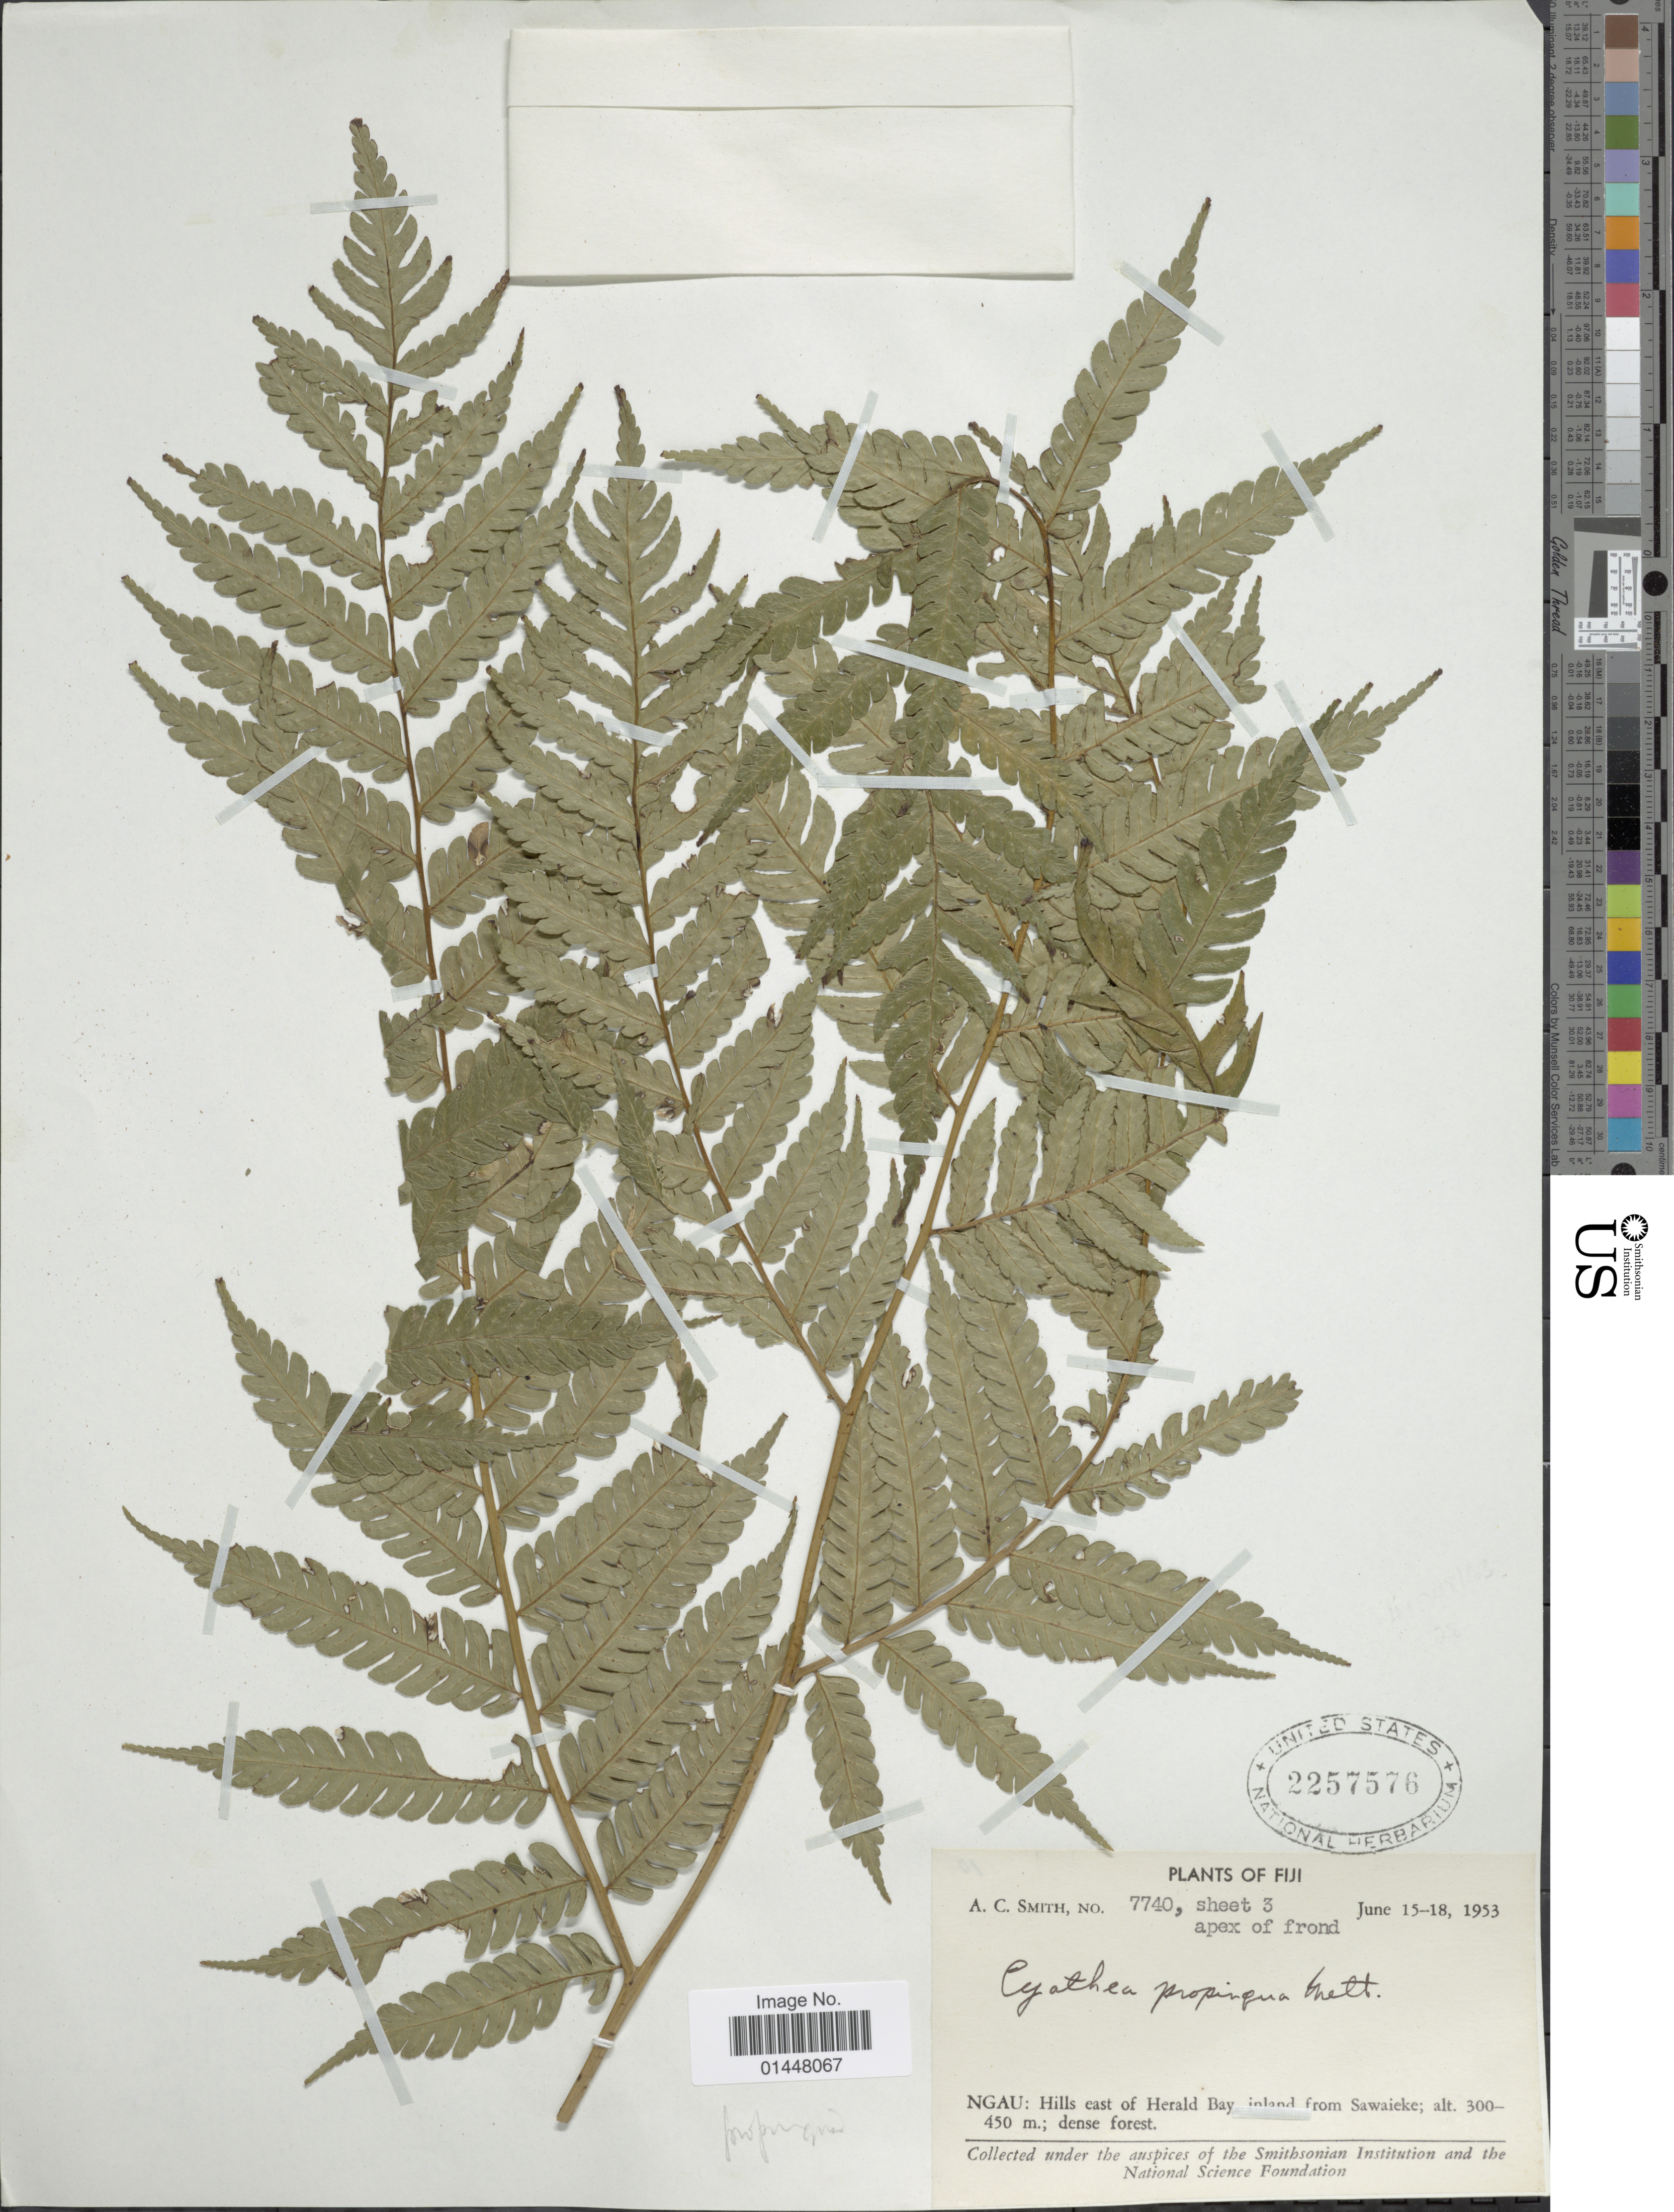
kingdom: Plantae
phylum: Tracheophyta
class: Polypodiopsida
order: Cyatheales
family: Cyatheaceae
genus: Sphaeropteris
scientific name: Sphaeropteris propinqua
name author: (Mett.) R.M. Tryon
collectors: A. C. Smith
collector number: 7740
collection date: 1953-06-15/1953-06-18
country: Fiji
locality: Fiji, Ngau: Hills east of Herald Bay, inland from Sawaieke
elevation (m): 300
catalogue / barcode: US 2257576